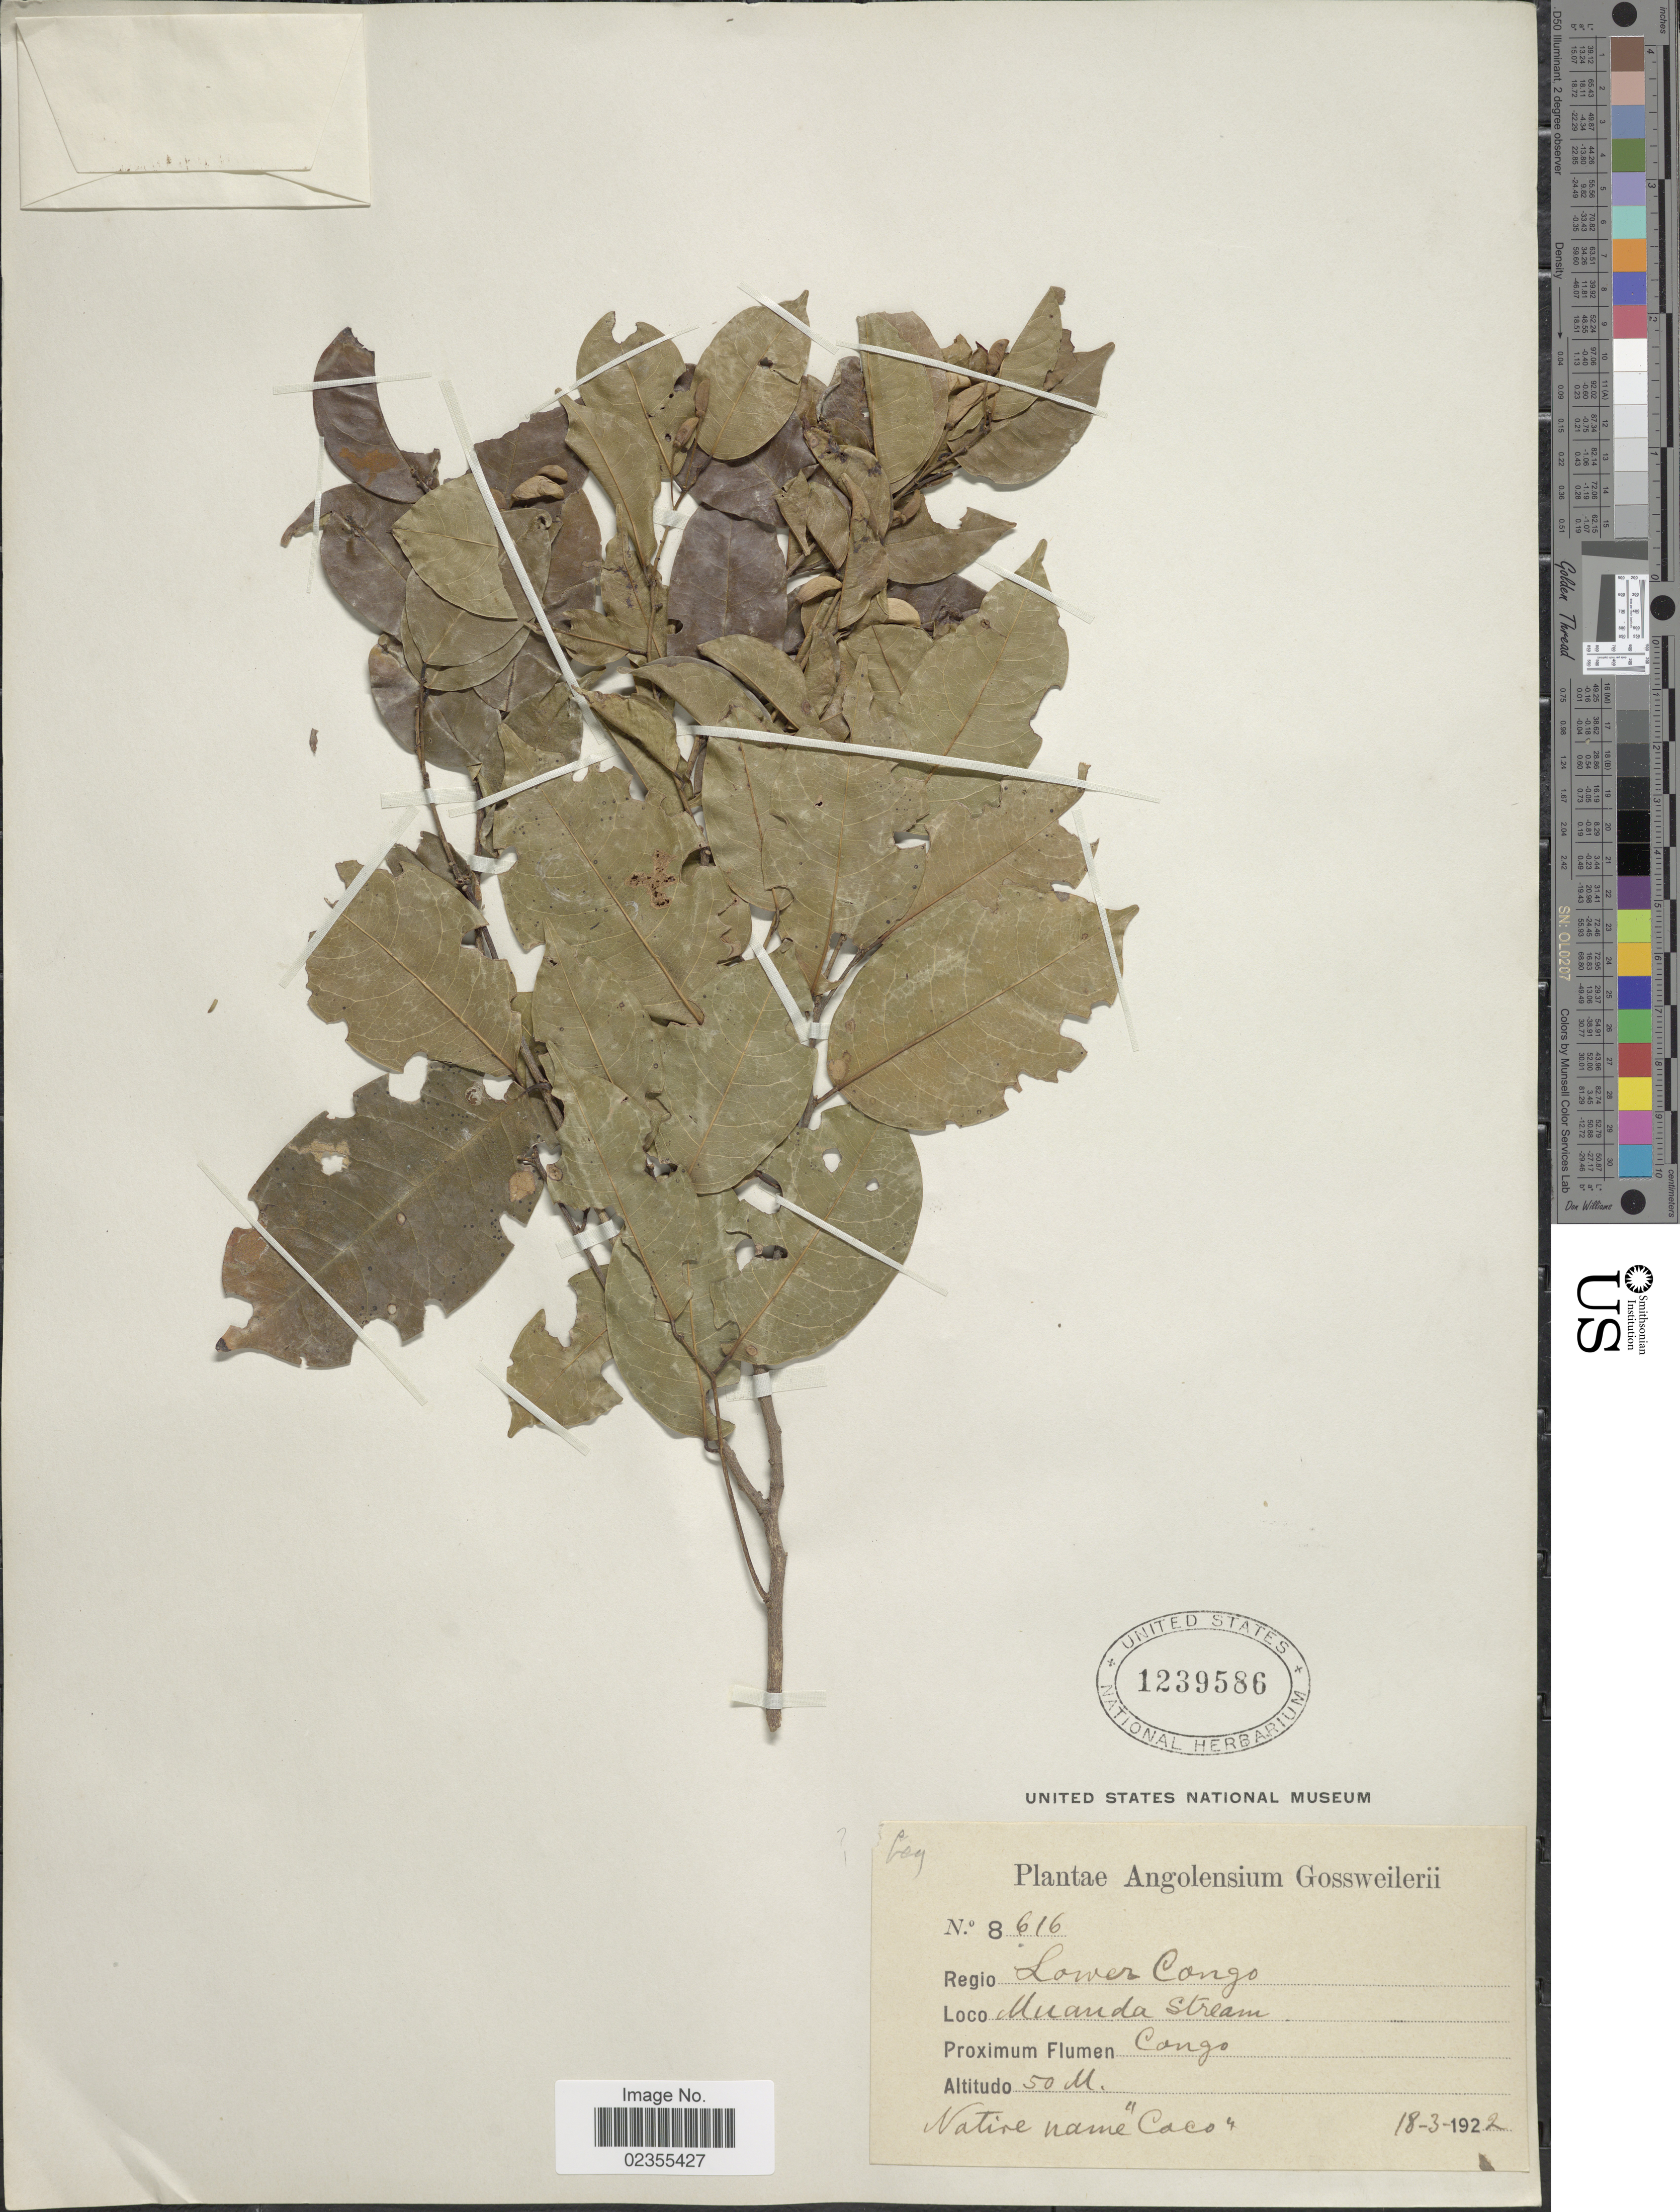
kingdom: Plantae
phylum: Tracheophyta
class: Magnoliopsida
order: Fabales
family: Fabaceae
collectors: -. Gossweiler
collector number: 8616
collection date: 1922-03-18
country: Angola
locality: Regio Lower Congo, Nuanda Stream, Congo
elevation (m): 50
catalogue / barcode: US 1239586